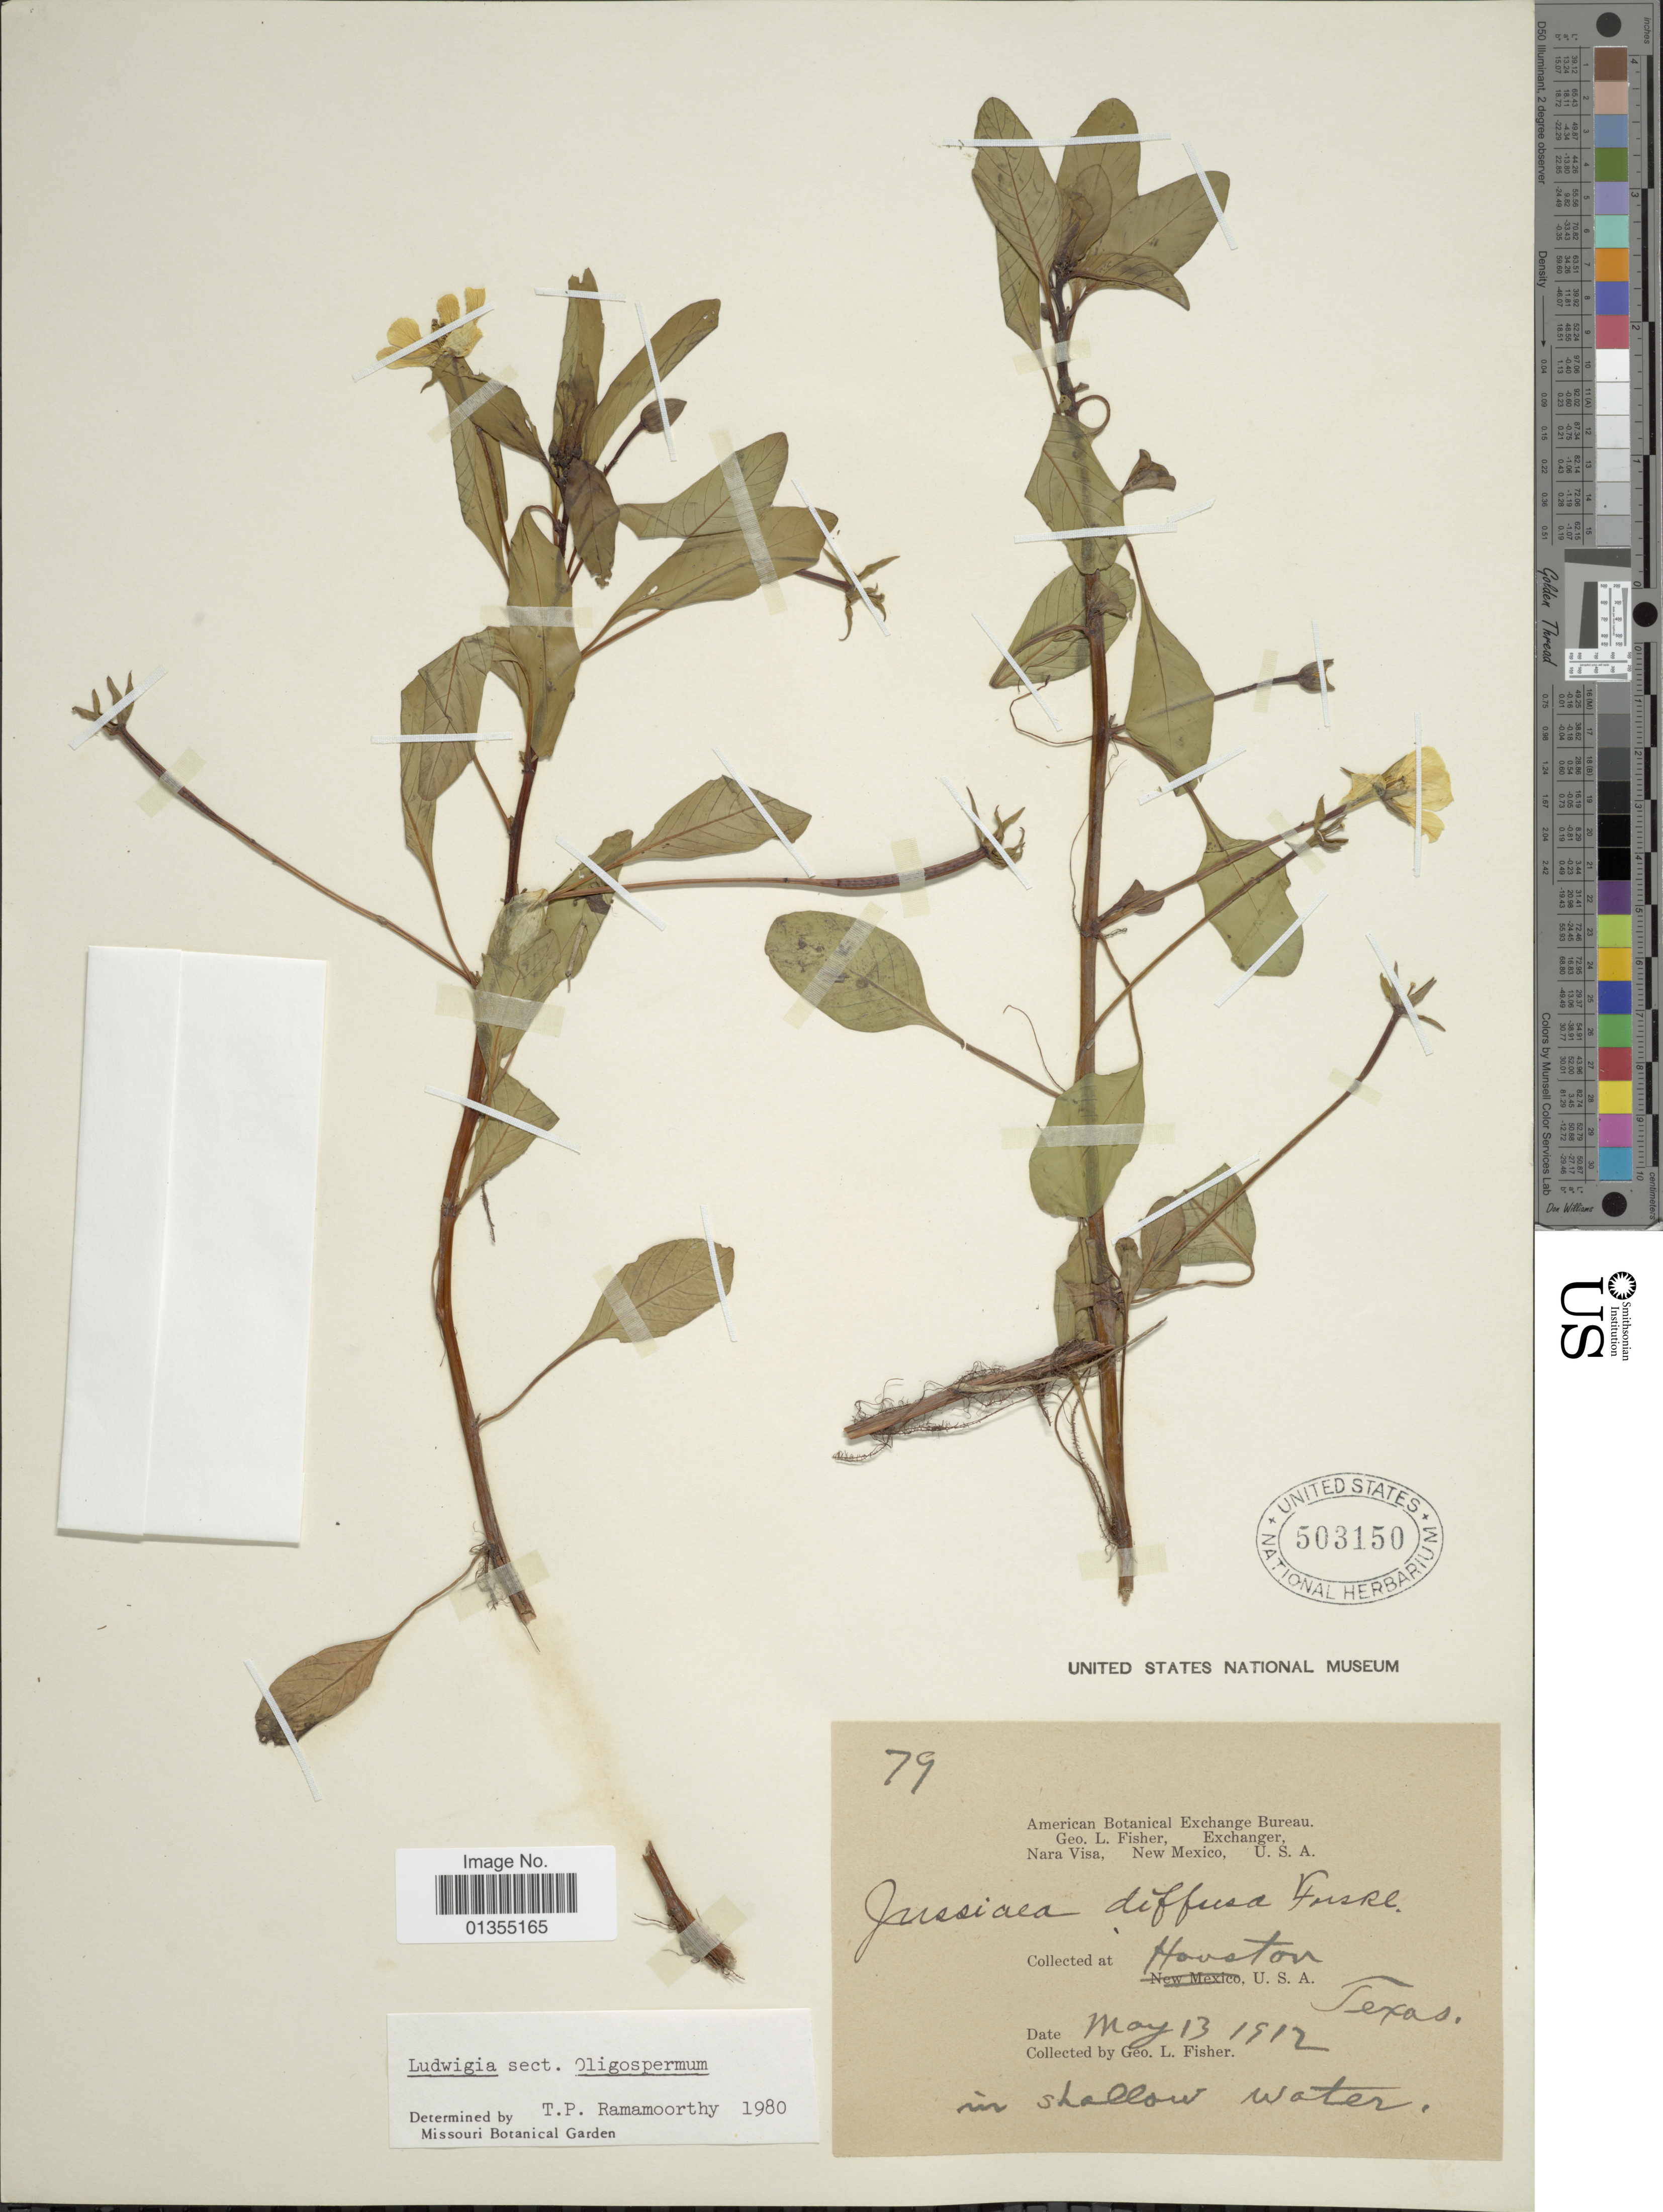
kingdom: Plantae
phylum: Tracheophyta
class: Magnoliopsida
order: Myrtales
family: Onagraceae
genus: Ludwigia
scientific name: Ludwigia stolonifera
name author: (Guill. & Perr.) P.H. Raven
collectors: G. L. Fisher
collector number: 79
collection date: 1912-05-13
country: United States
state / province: Texas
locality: Houston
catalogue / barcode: US 503150